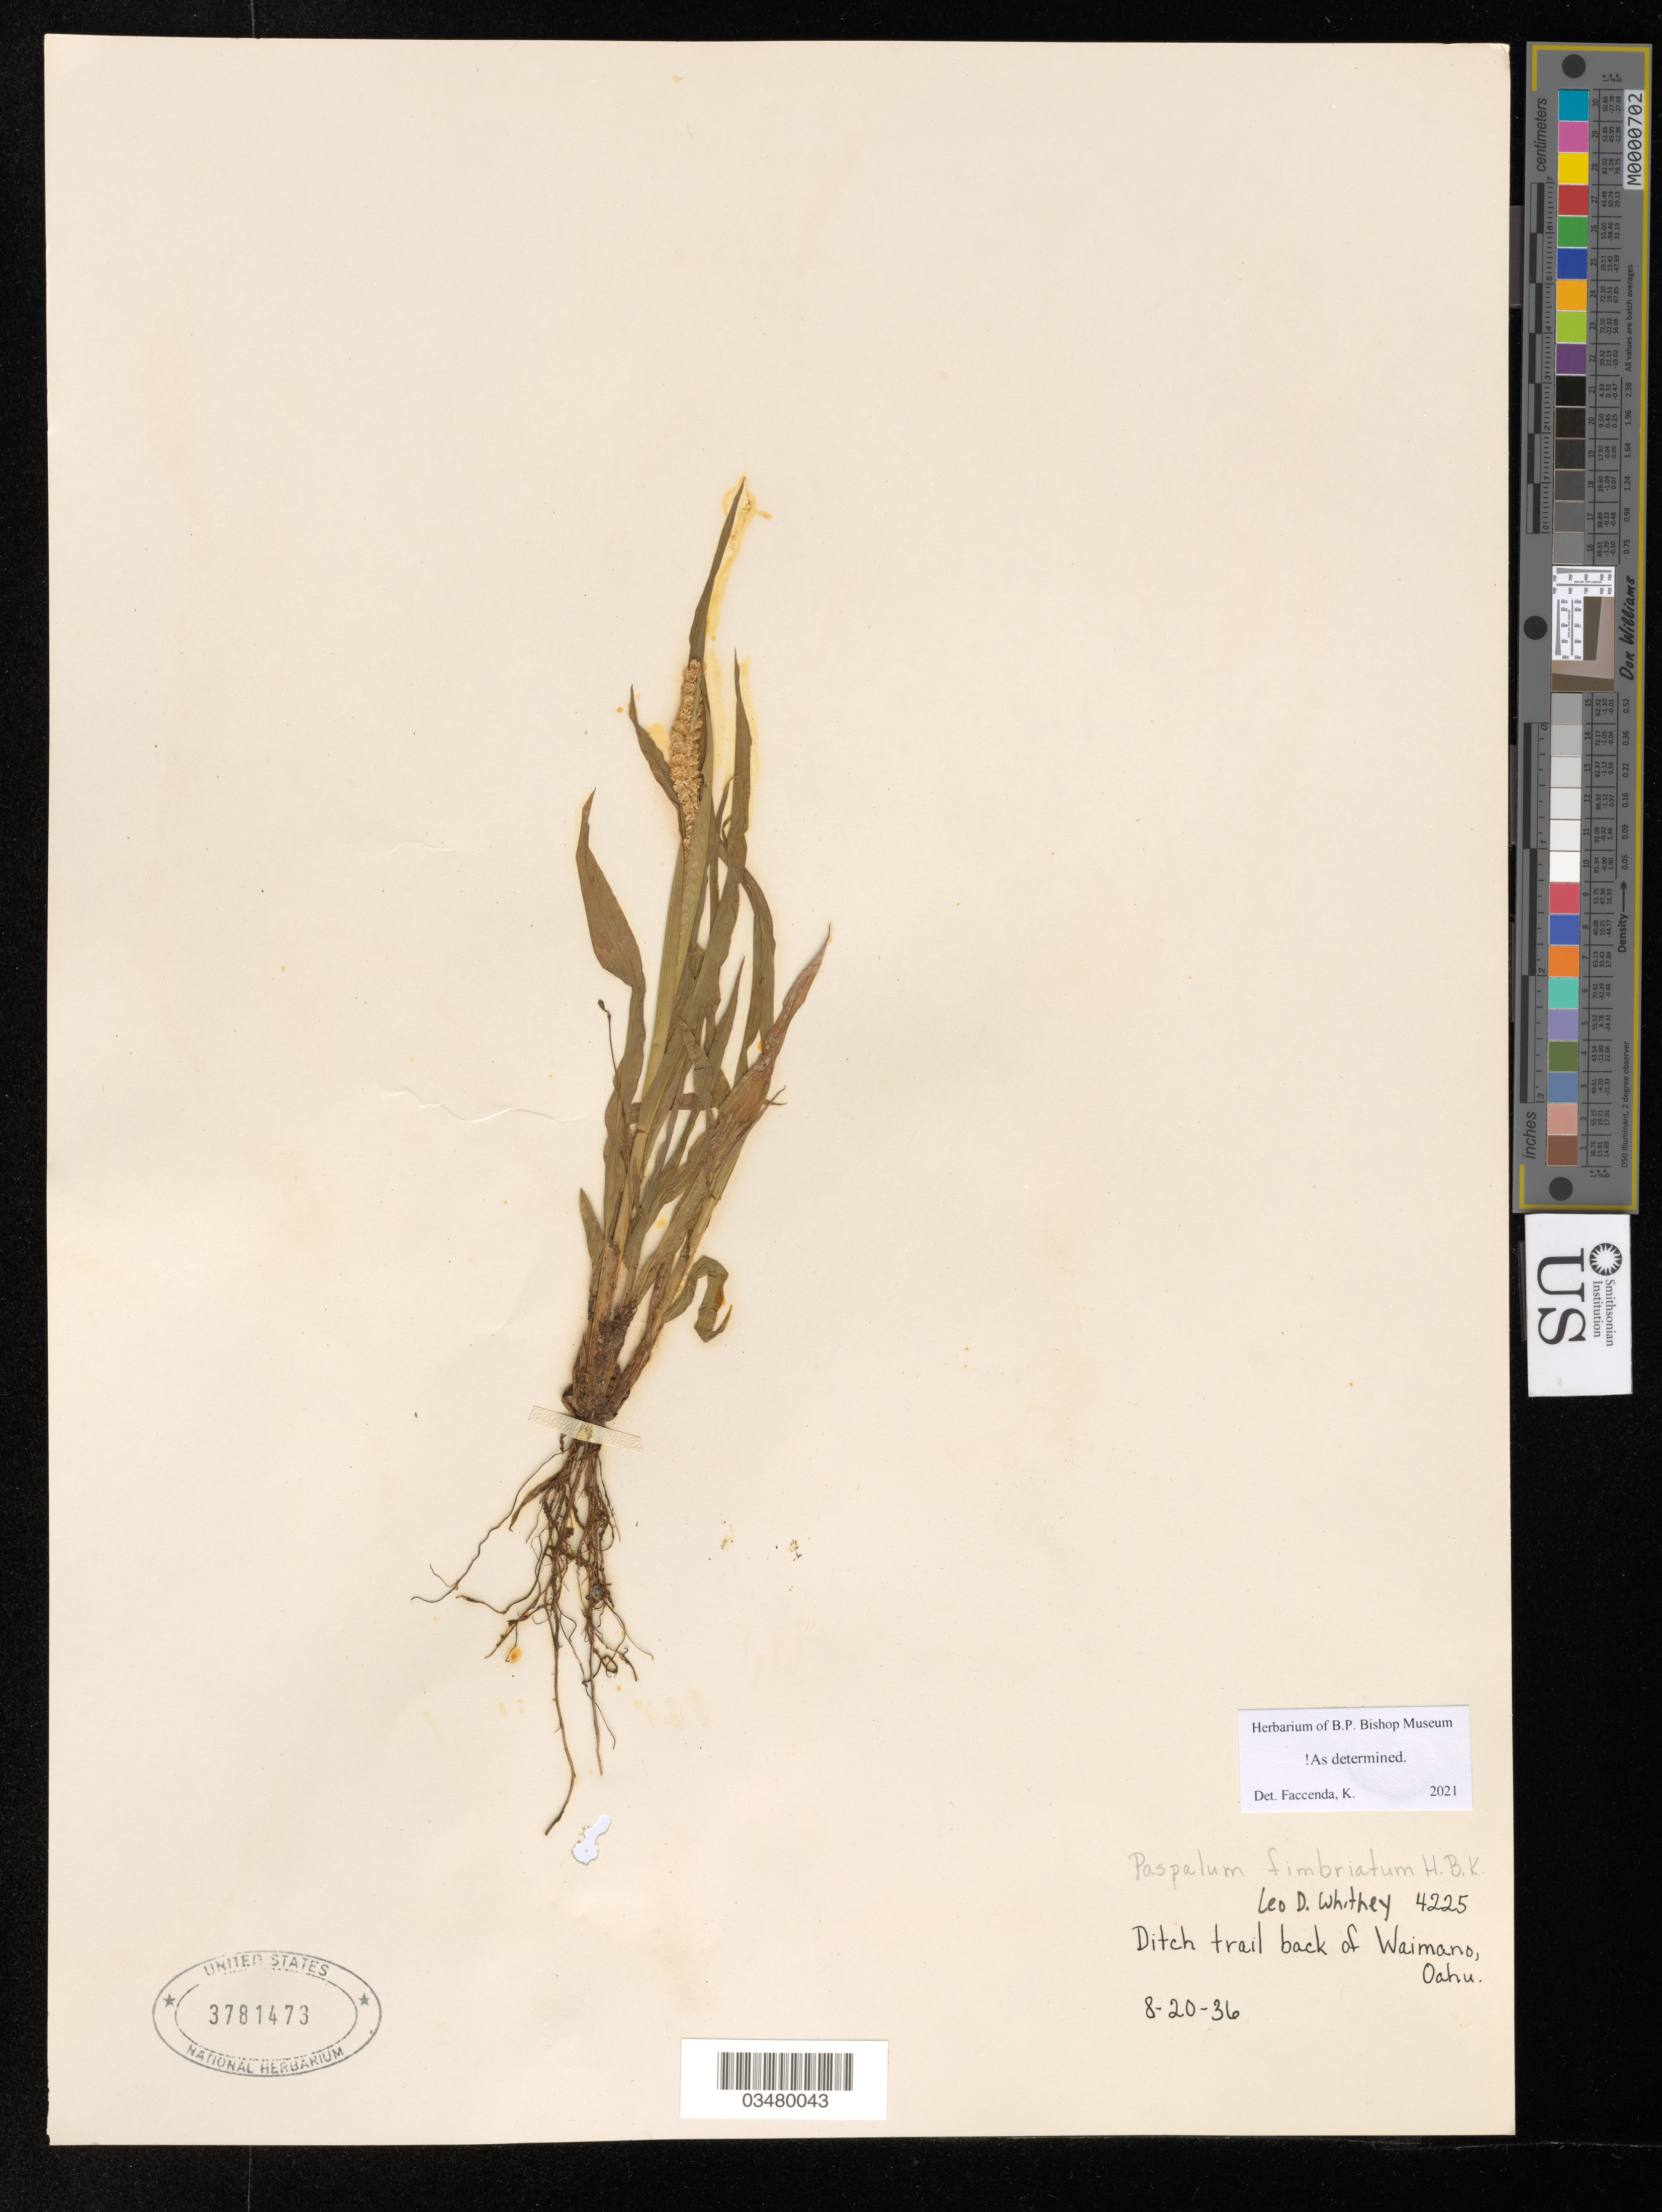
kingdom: Plantae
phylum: Tracheophyta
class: Liliopsida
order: Poales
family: Poaceae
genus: Paspalum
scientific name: Paspalum fimbriatum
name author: Kunth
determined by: Faccenda, K.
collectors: L. Whitney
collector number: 4225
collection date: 1936-08-20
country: United States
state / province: Hawaii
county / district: Honolulu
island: Oahu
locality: Ditch trail back of Waimano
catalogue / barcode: US 3781473